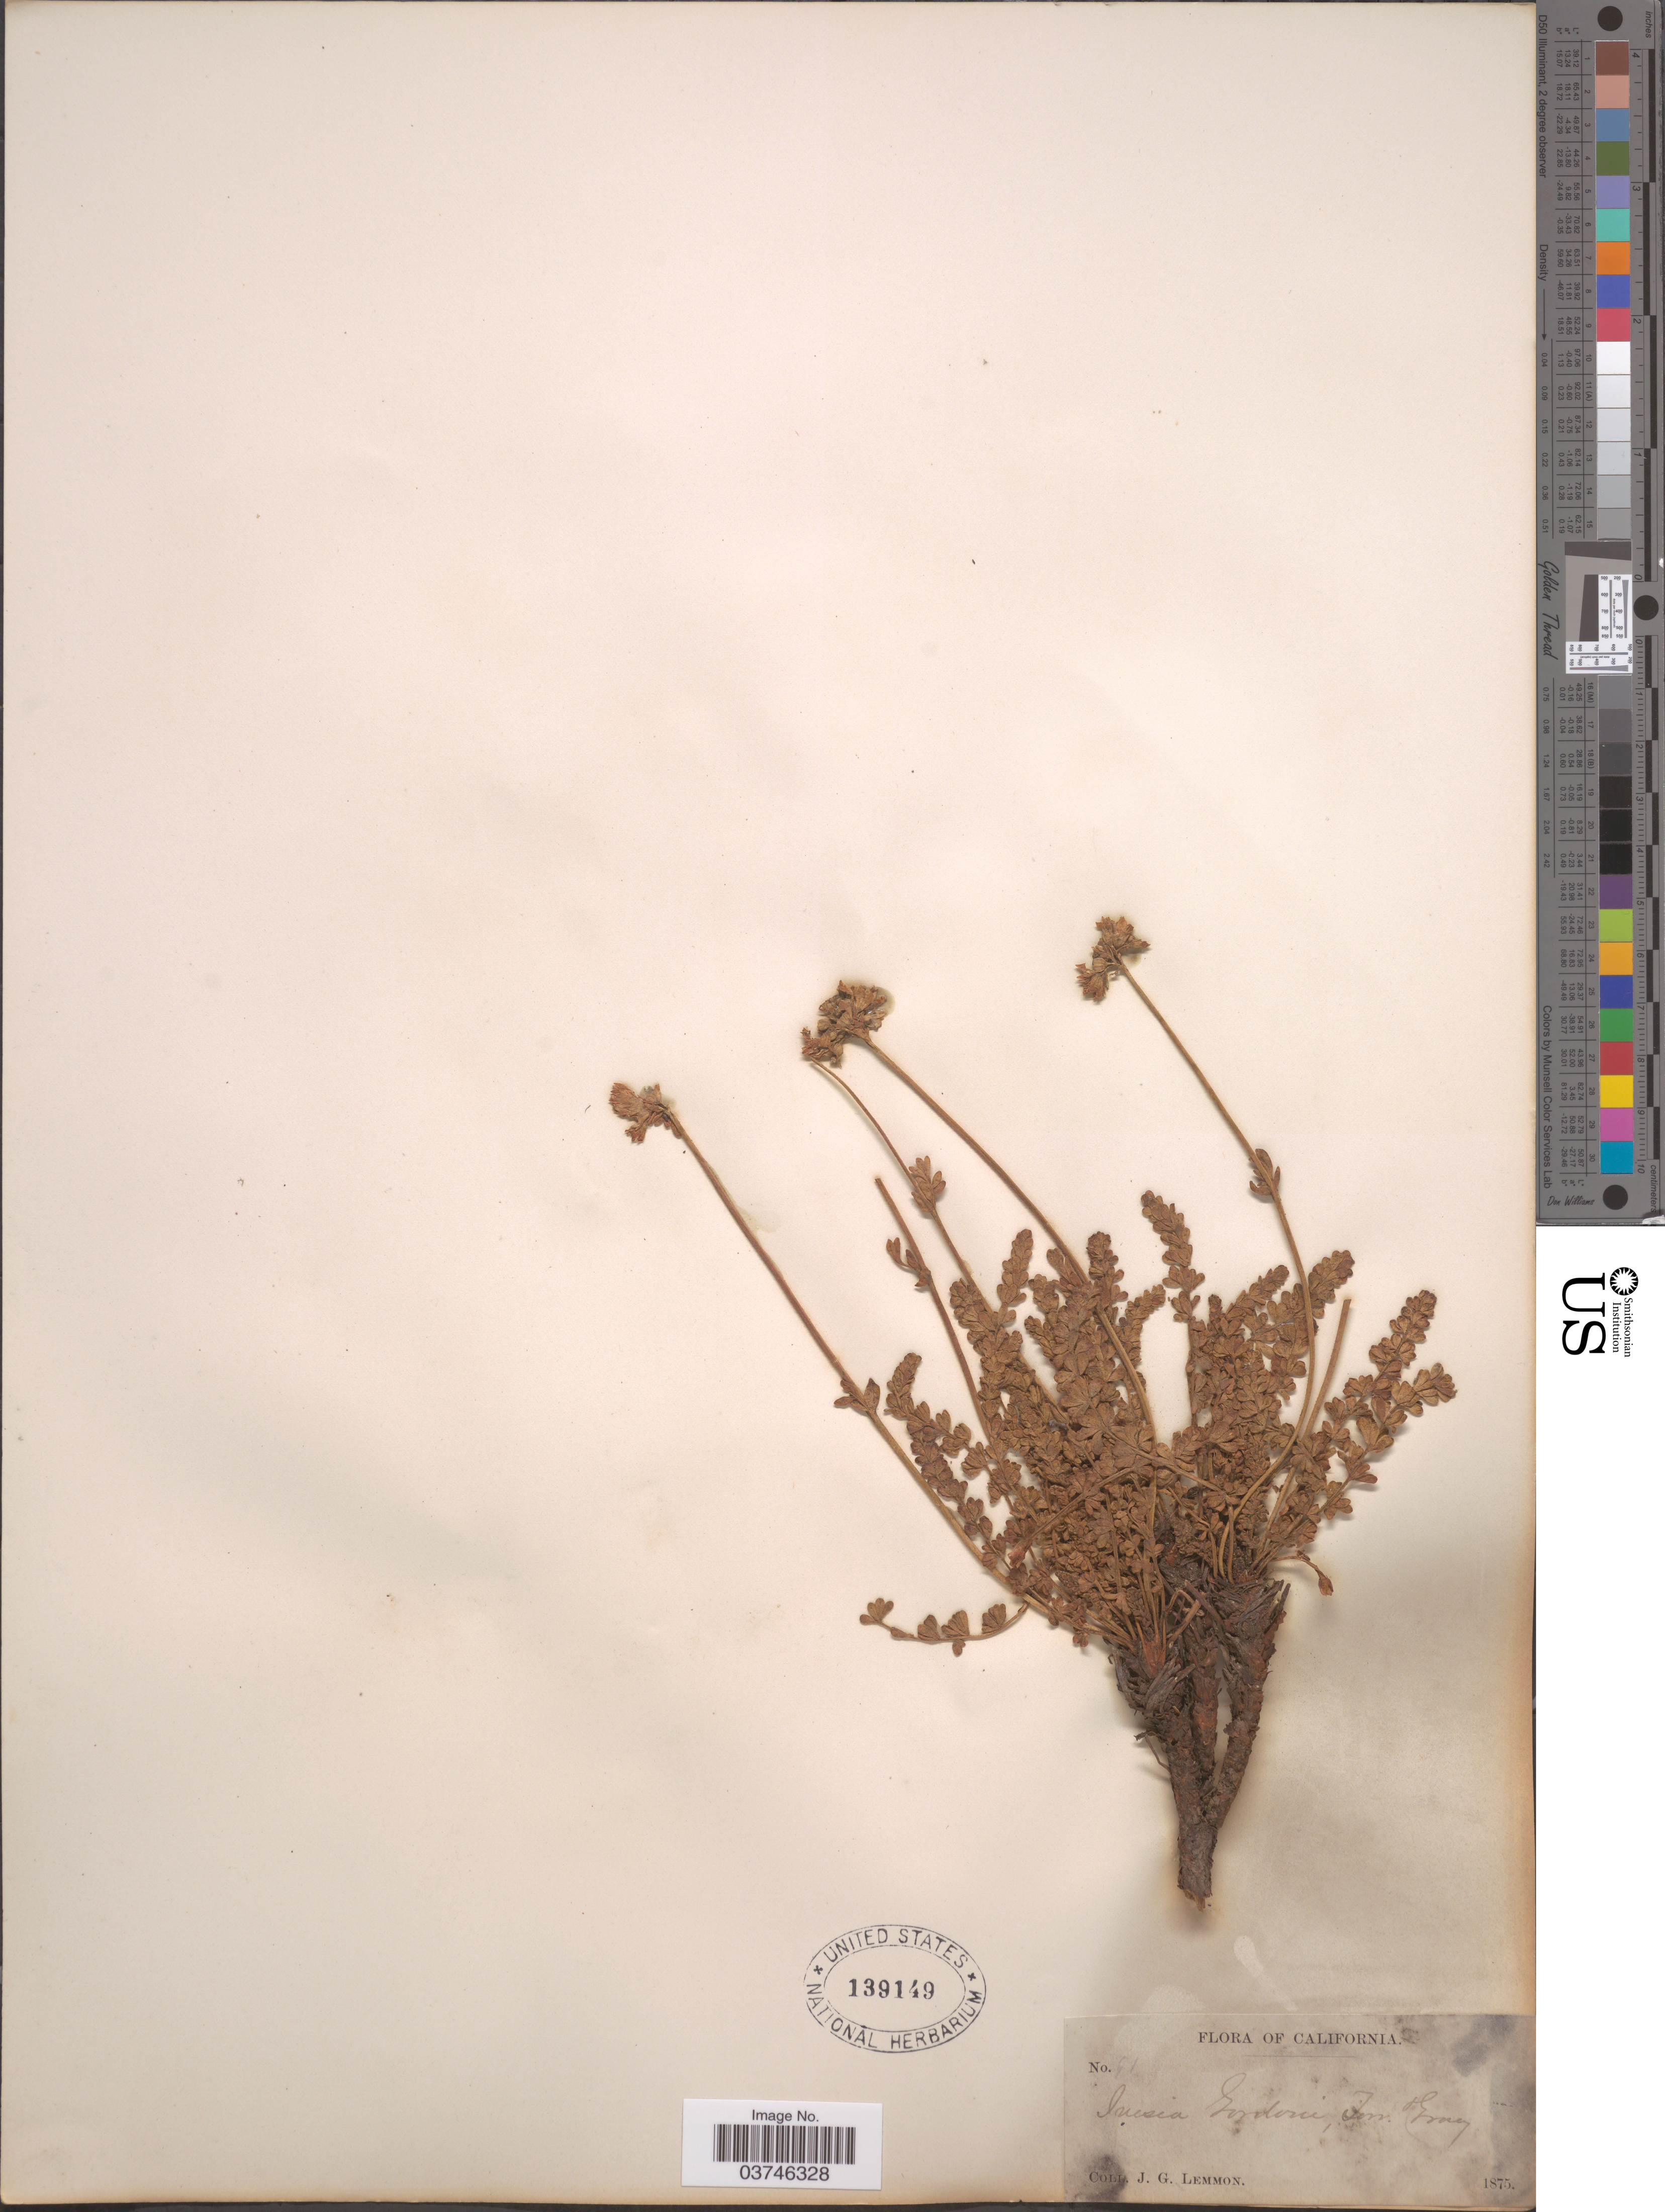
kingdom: Plantae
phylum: Tracheophyta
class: Magnoliopsida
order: Rosales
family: Rosaceae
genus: Potentilla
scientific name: Potentilla gordonii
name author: (Hook.) Greene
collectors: J. Lemmon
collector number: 91*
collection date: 1875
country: United States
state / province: California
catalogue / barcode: US 139149